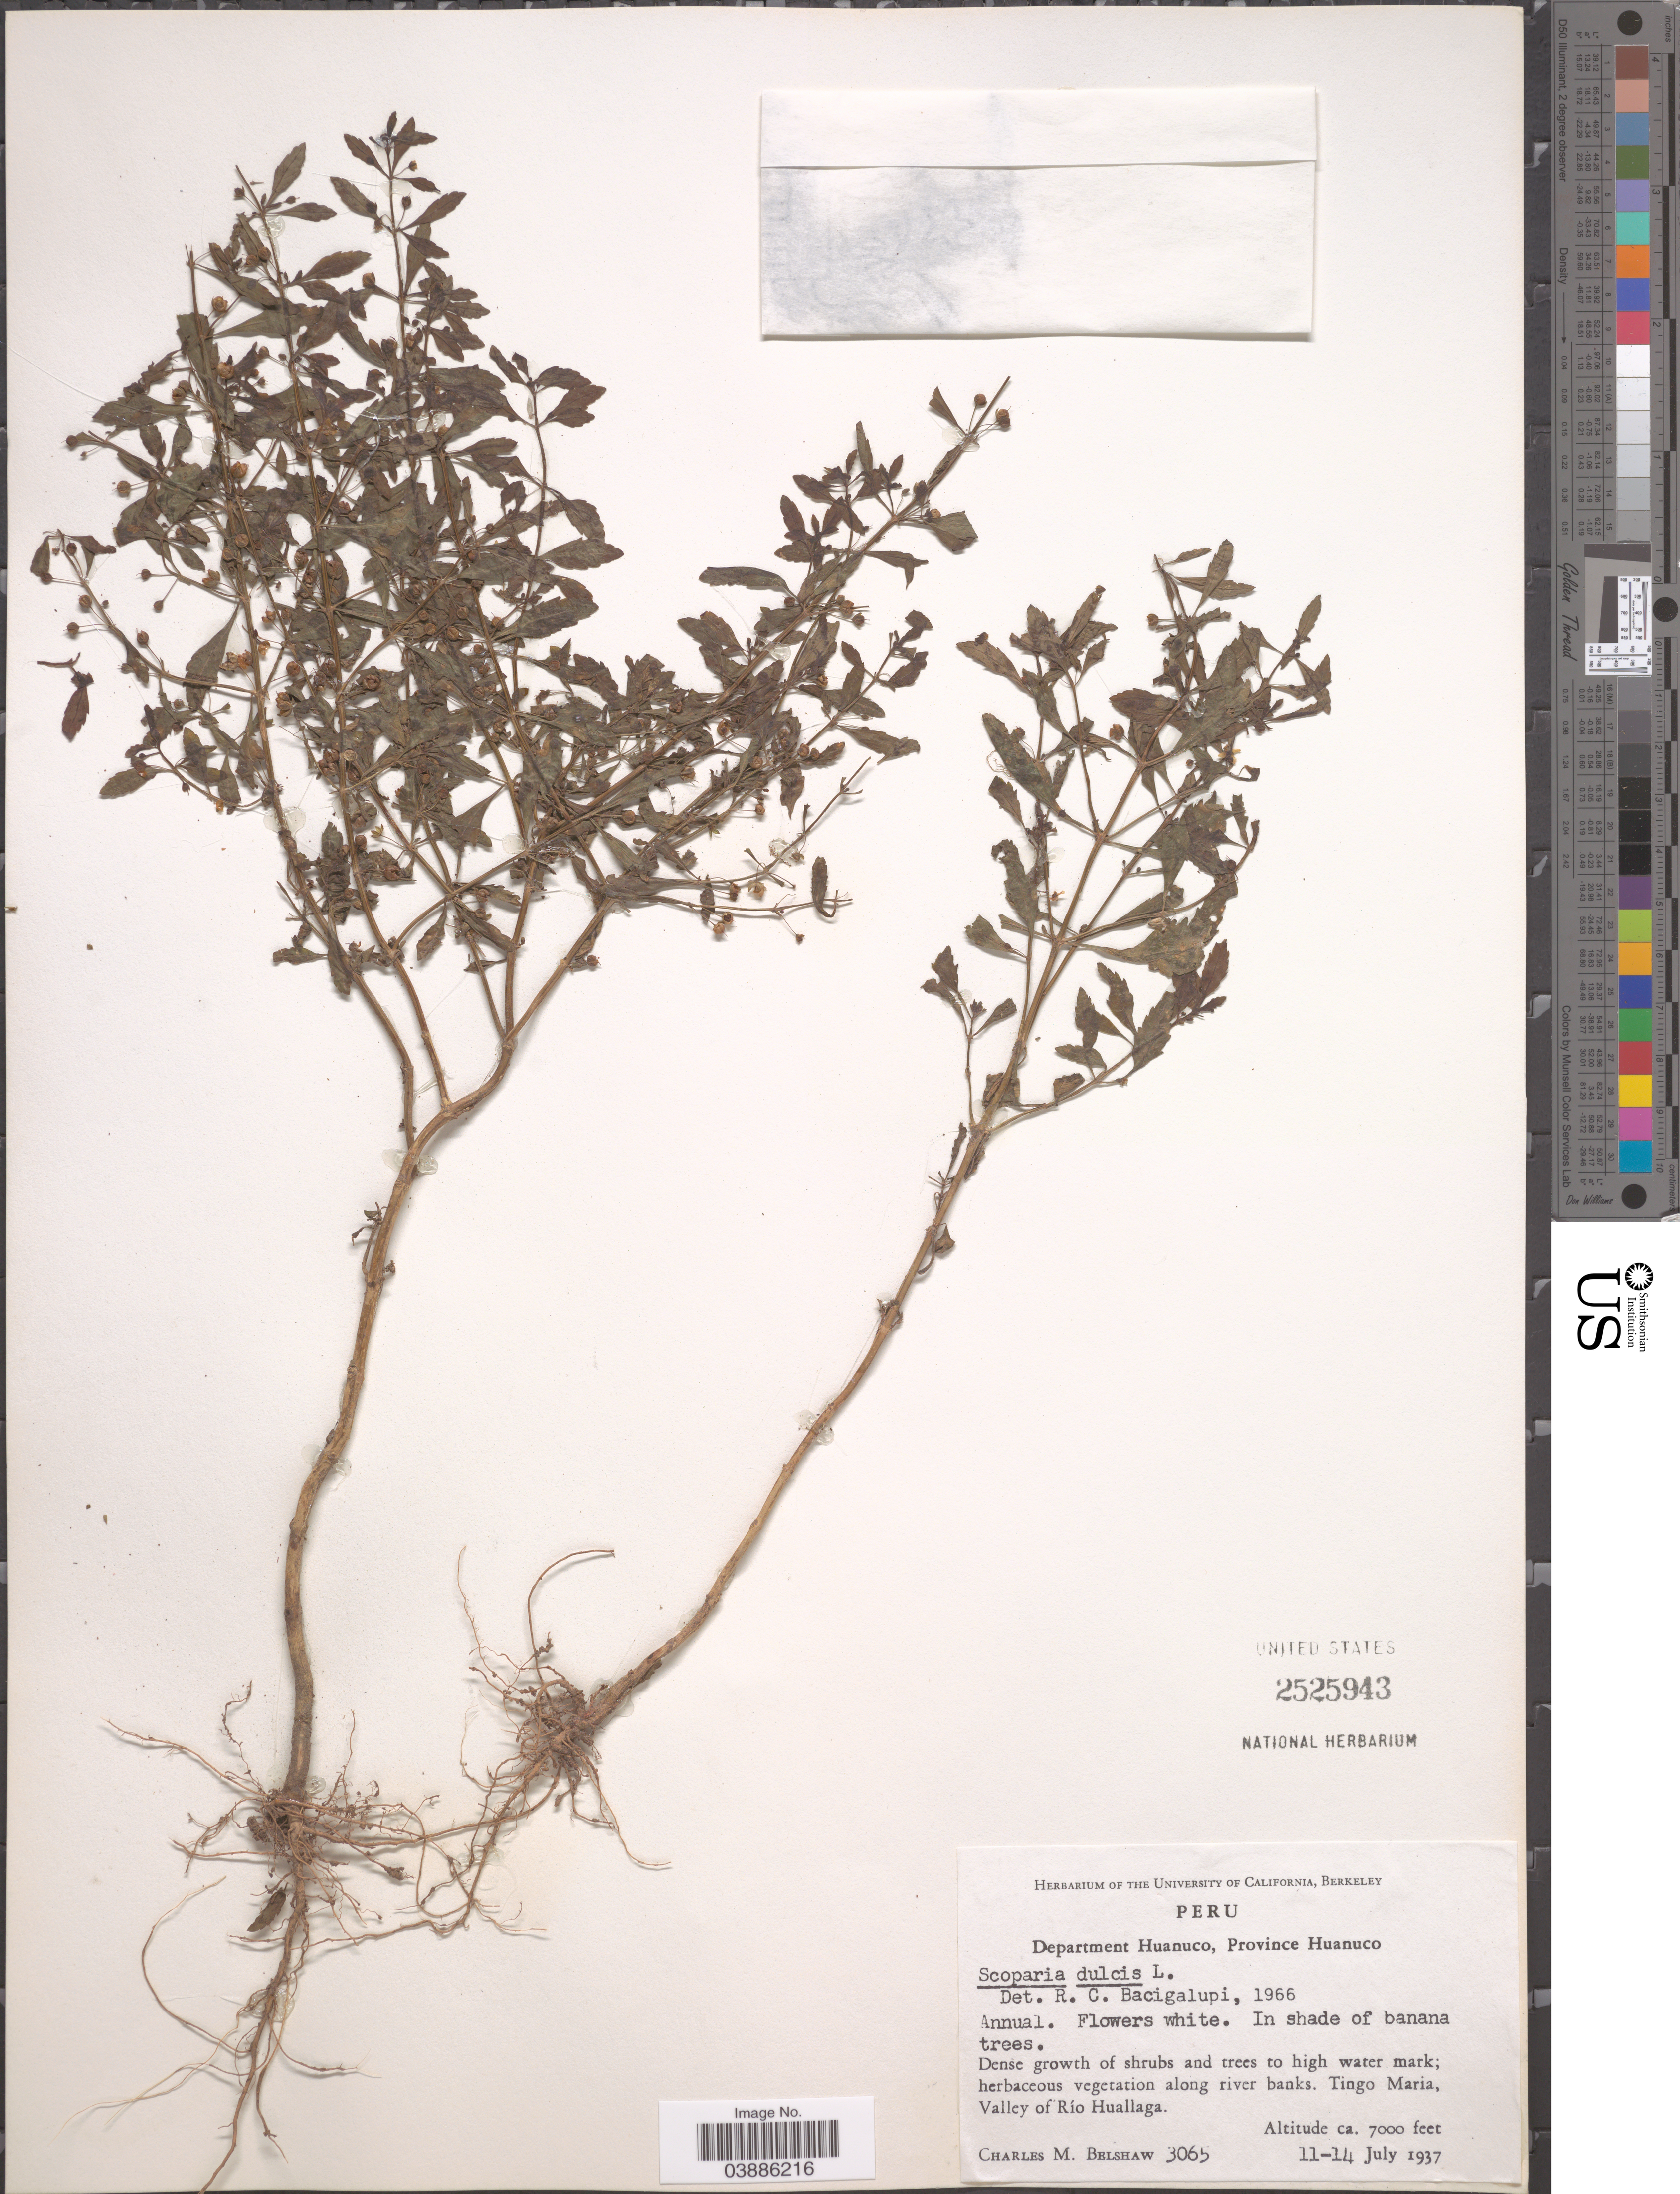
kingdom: Plantae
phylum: Tracheophyta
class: Magnoliopsida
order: Lamiales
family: Plantaginaceae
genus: Scoparia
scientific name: Scoparia dulcis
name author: L.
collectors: C. Shaw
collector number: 3065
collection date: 1937-07-11/1937-07-14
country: Peru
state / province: Huánuco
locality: Department Huanuco. Tingo Maria, Valley of Río Huallaga.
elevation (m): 2134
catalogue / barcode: US 2525943